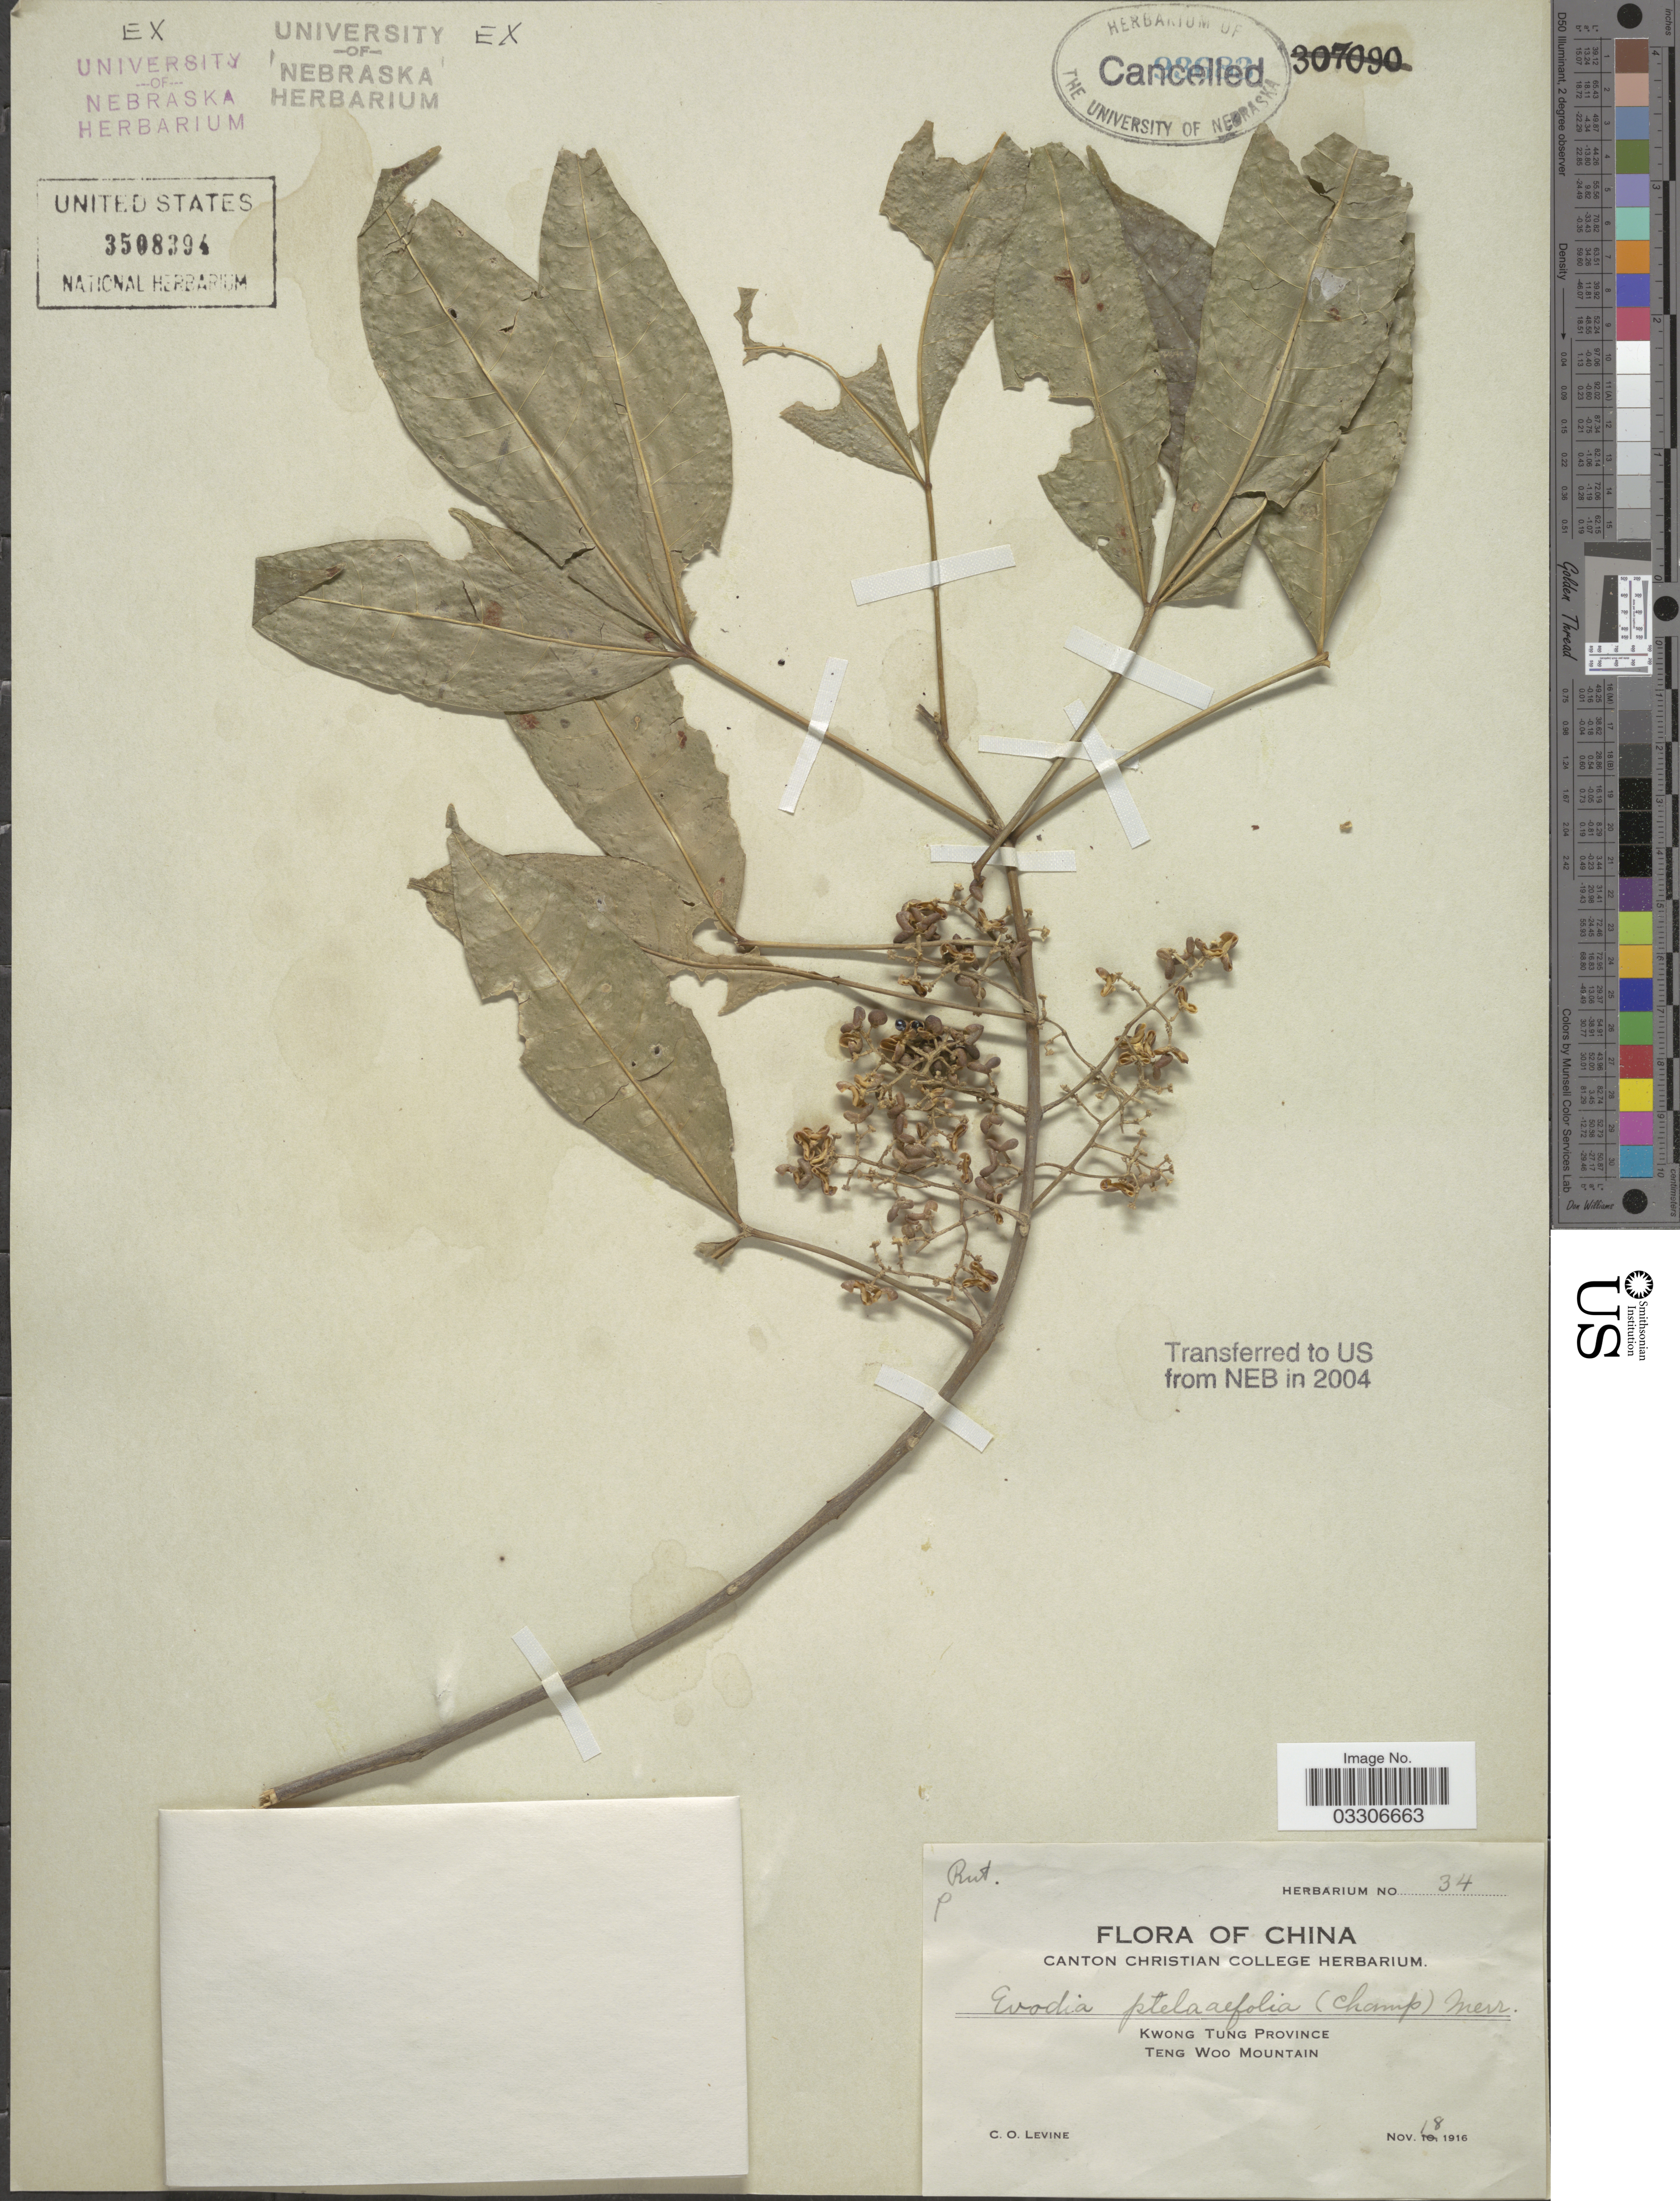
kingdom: Plantae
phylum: Tracheophyta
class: Magnoliopsida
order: Sapindales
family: Rutaceae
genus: Melicope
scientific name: Melicope pteleifolia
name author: (Champ. ex Benth.) T.G. Hartley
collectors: C. O. Levine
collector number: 34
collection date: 1916-11-18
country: China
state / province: Guangdong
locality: Kwong Tung Province. Teng Woo Mountain.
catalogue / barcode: US 3508394